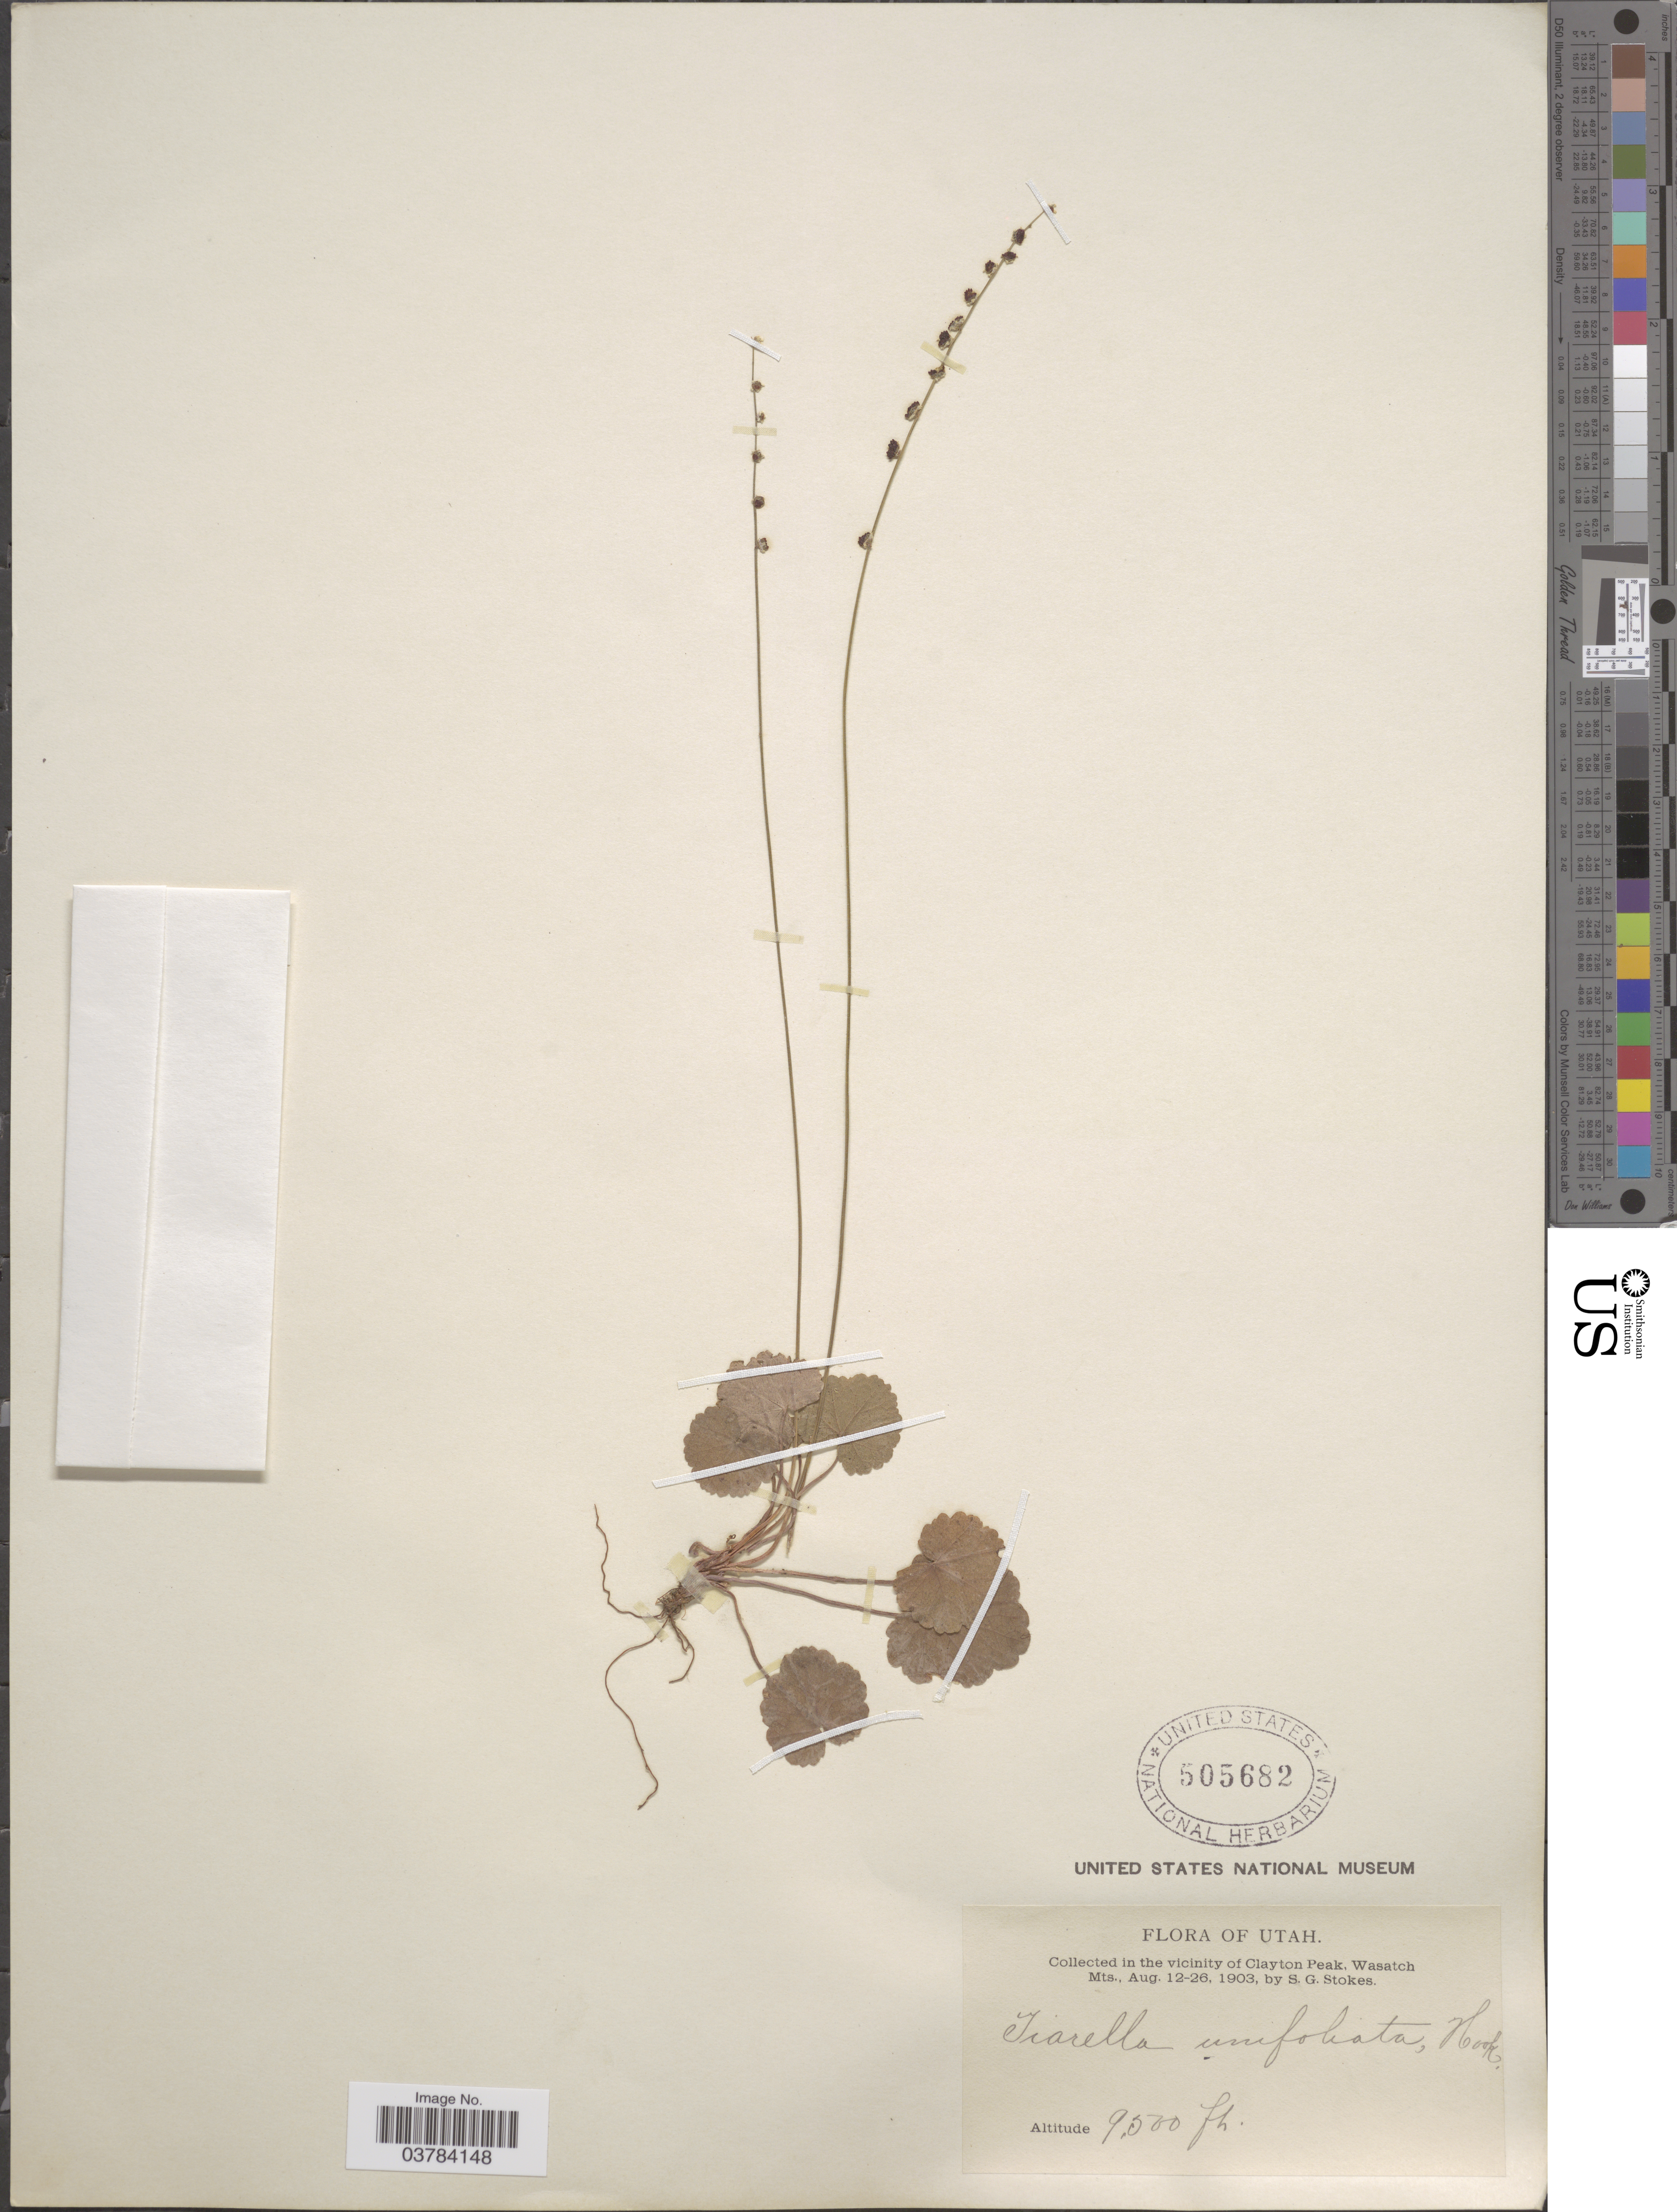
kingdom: Plantae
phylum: Tracheophyta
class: Magnoliopsida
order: Saxifragales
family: Saxifragaceae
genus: Tiarella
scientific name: Tiarella unifoliata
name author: Hook.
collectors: S. G. Stokes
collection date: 1903-08-12/1903-08-26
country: United States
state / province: Utah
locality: In the vicinity of Clayton Peak, Wasatch Mts.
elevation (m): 2896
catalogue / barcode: US 505682